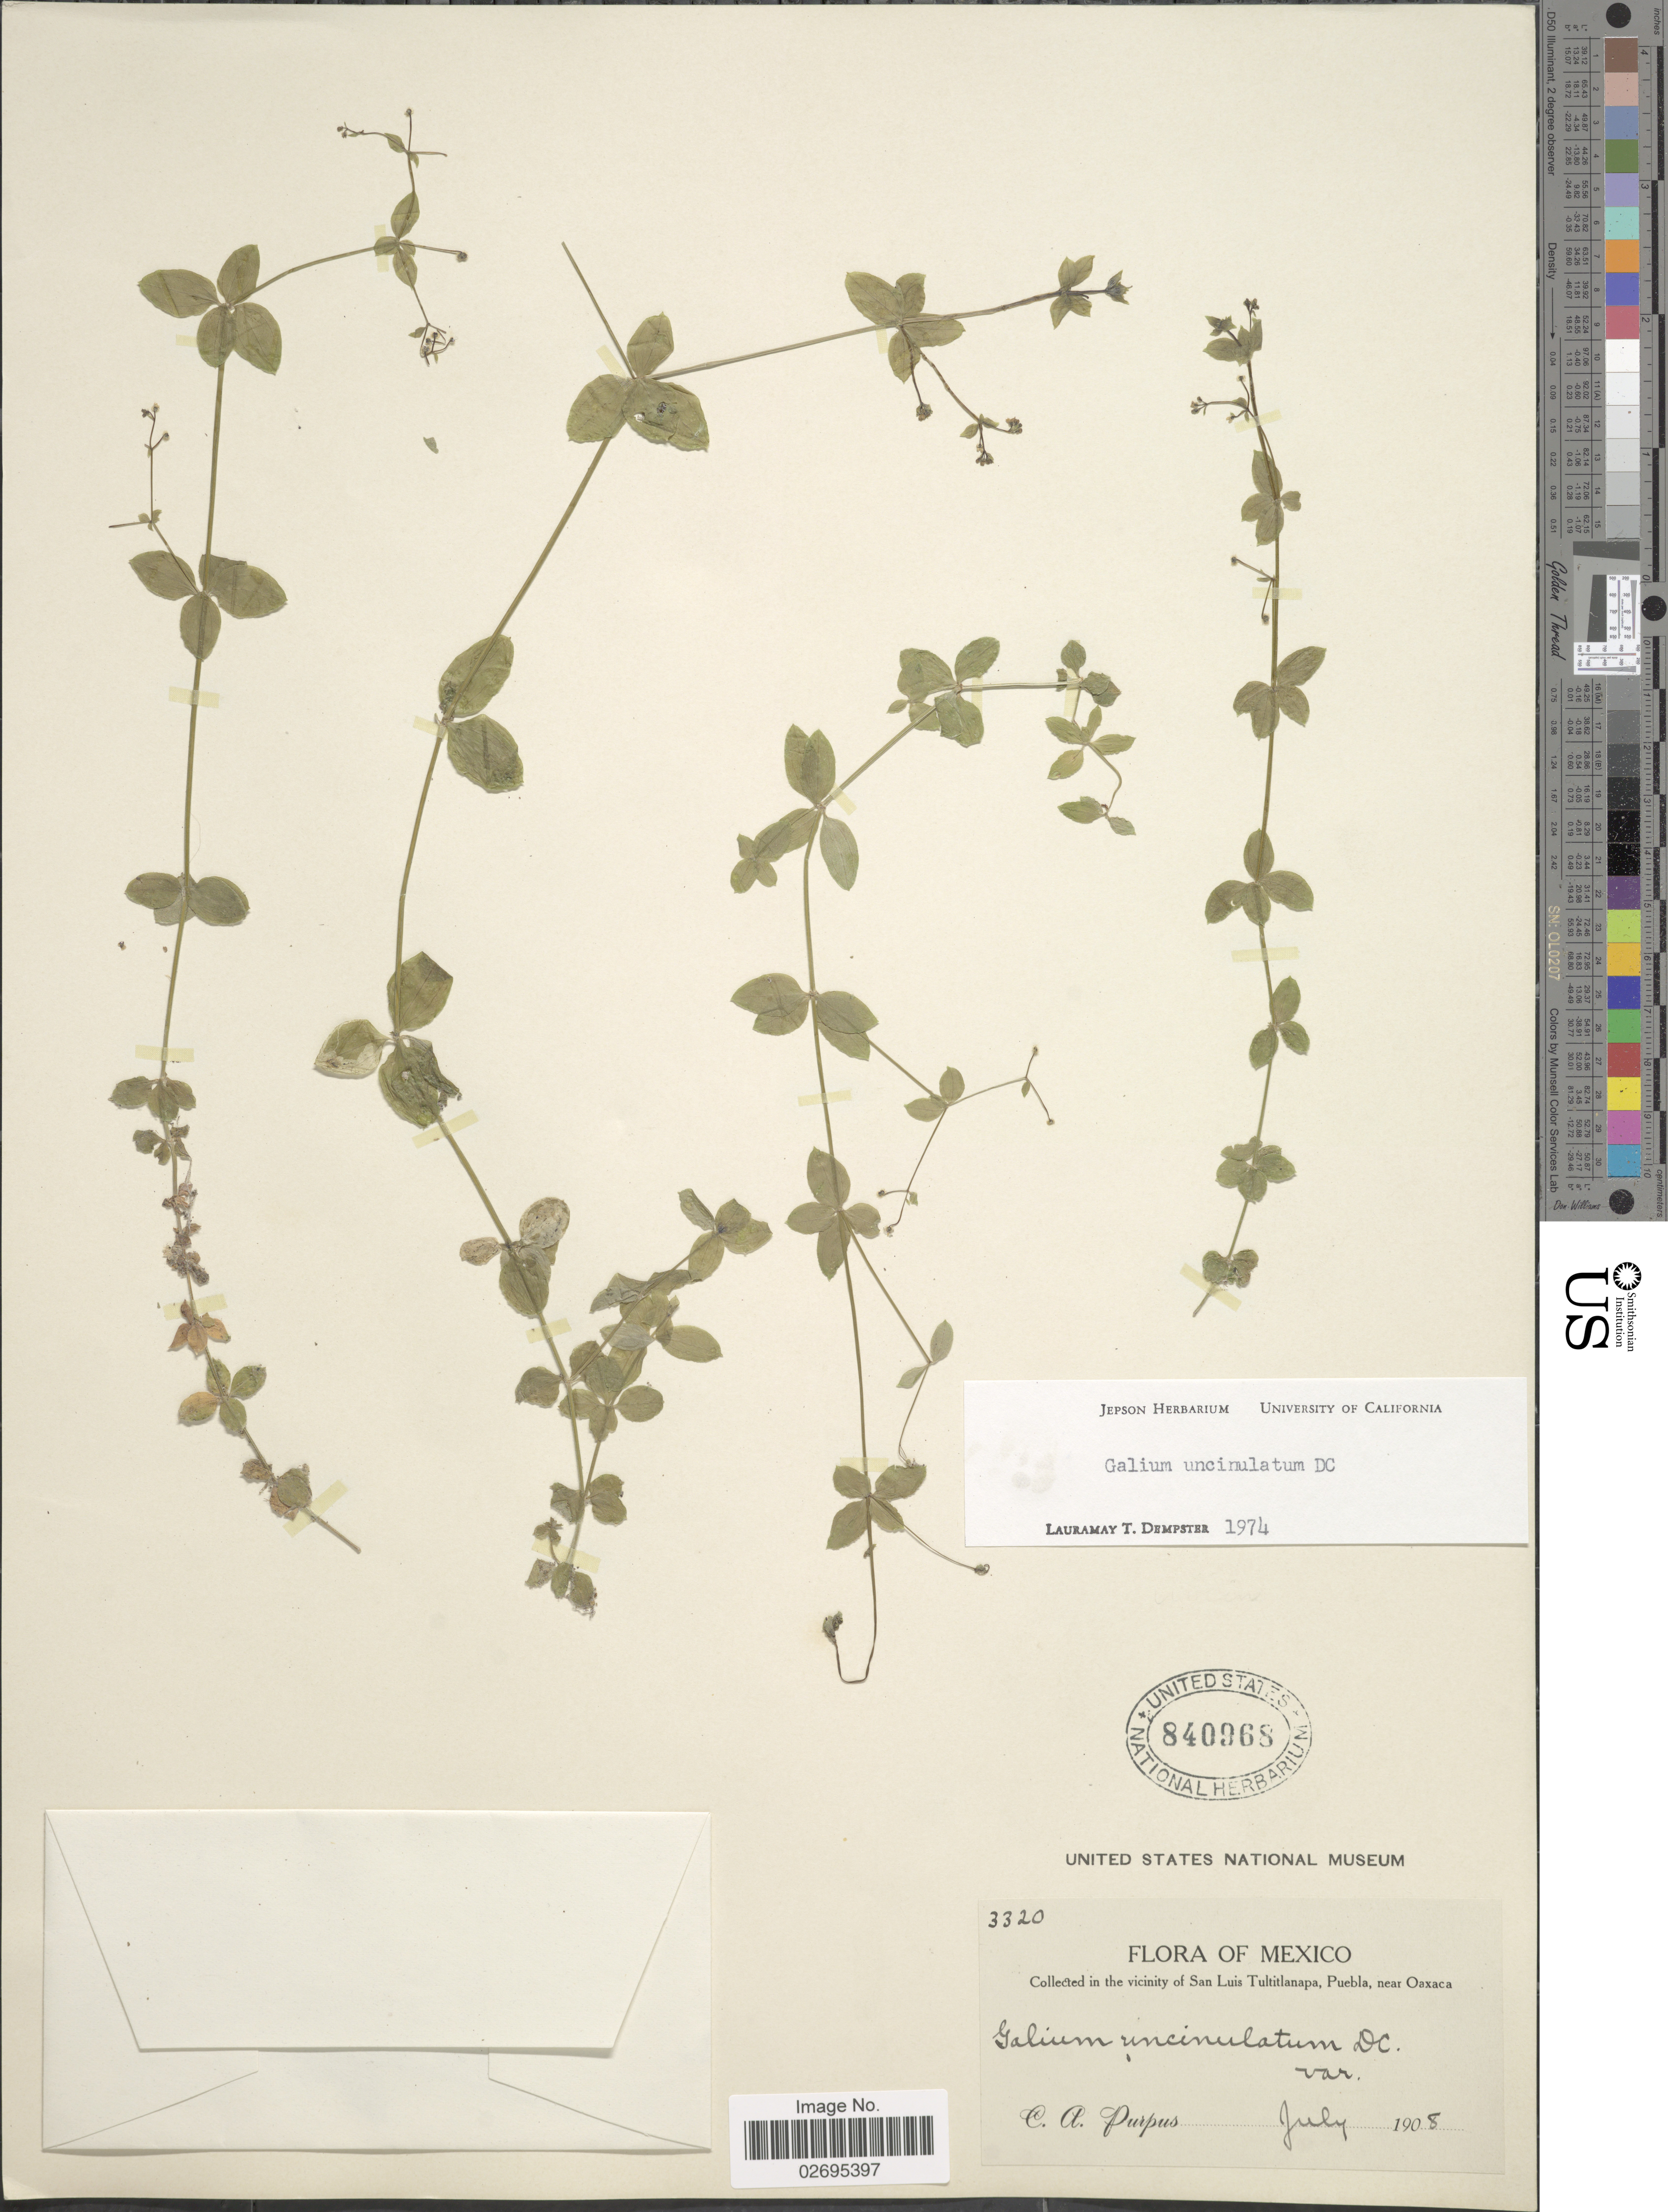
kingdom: Plantae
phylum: Tracheophyta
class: Magnoliopsida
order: Gentianales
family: Rubiaceae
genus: Galium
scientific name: Galium uncinulatum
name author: DC.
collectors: C. A. Purpus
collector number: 3320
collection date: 1908-07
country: Mexico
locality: In the vicinity of San Luis Tultitlanapa, Puebla, near Oaxaca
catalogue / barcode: US 840968